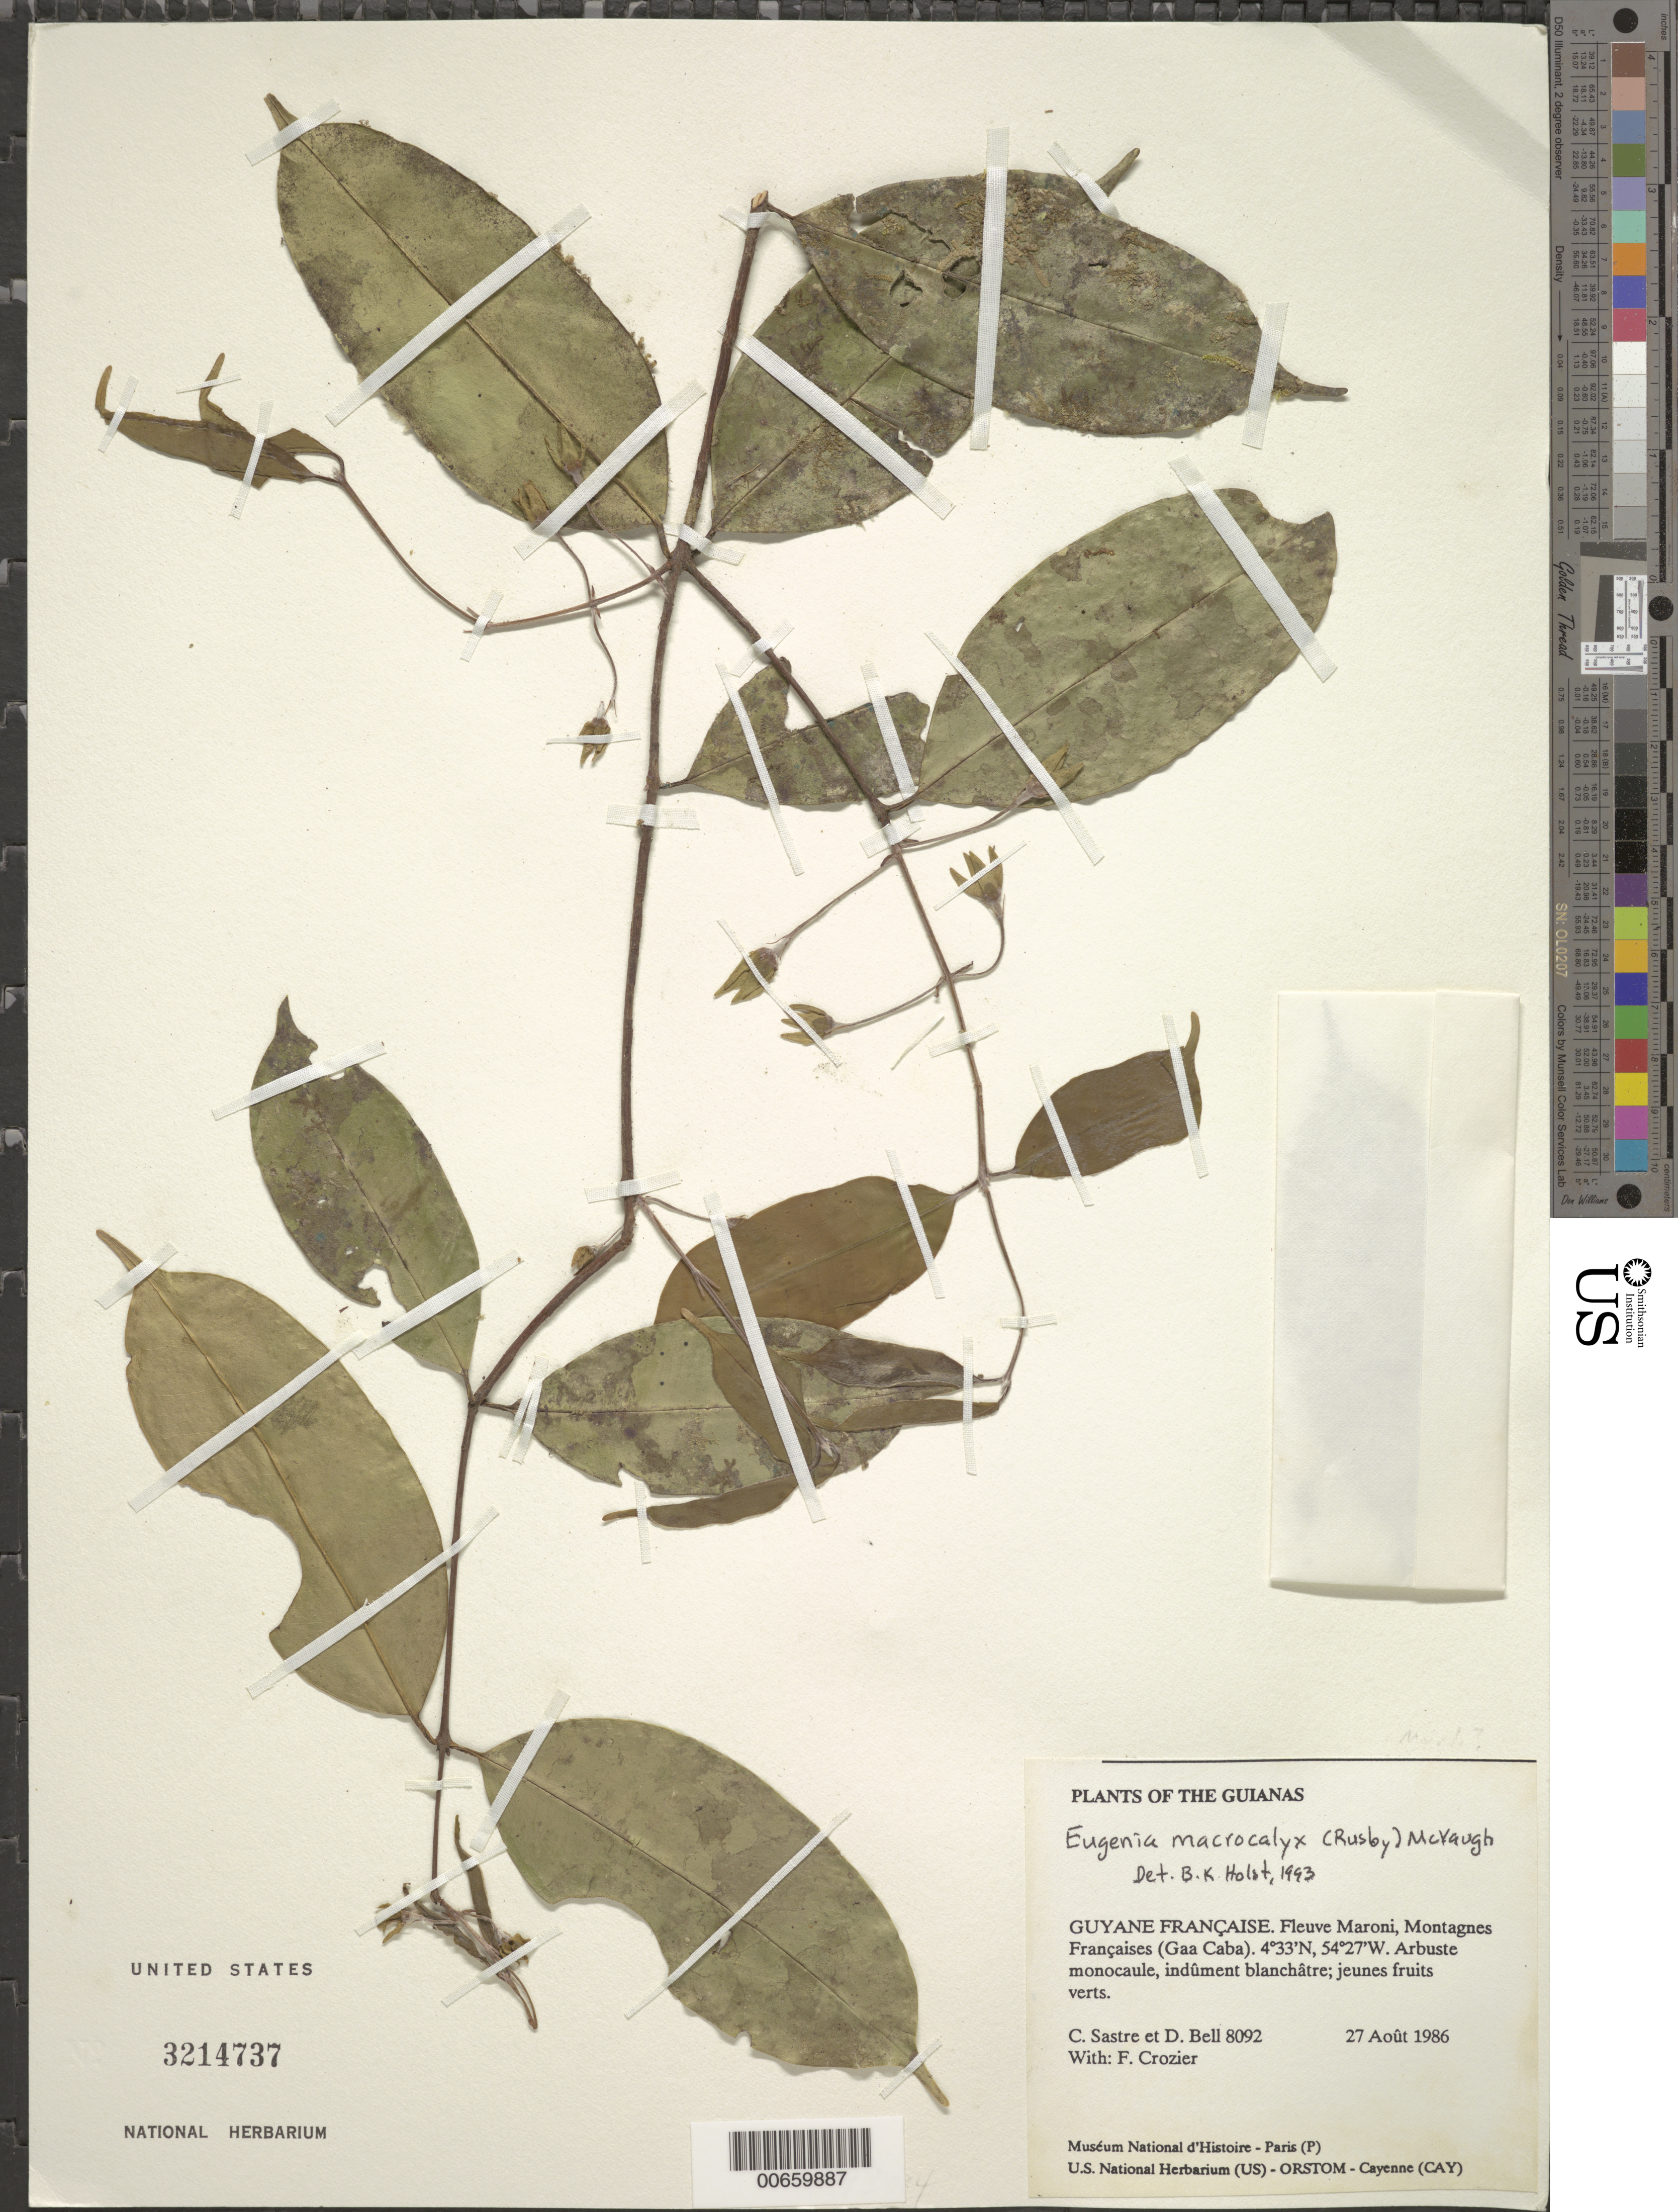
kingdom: Plantae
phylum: Tracheophyta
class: Magnoliopsida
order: Myrtales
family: Myrtaceae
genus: Eugenia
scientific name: Eugenia wentii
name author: Amshoff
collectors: C. H. L. Sastre, D. A. Bell & F. Crozier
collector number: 8092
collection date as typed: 27 August 1986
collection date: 1986-08-27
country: French Guiana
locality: Fleuve Maroni, Montagnes Françaises (Gaa Caba)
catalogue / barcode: US 3214737